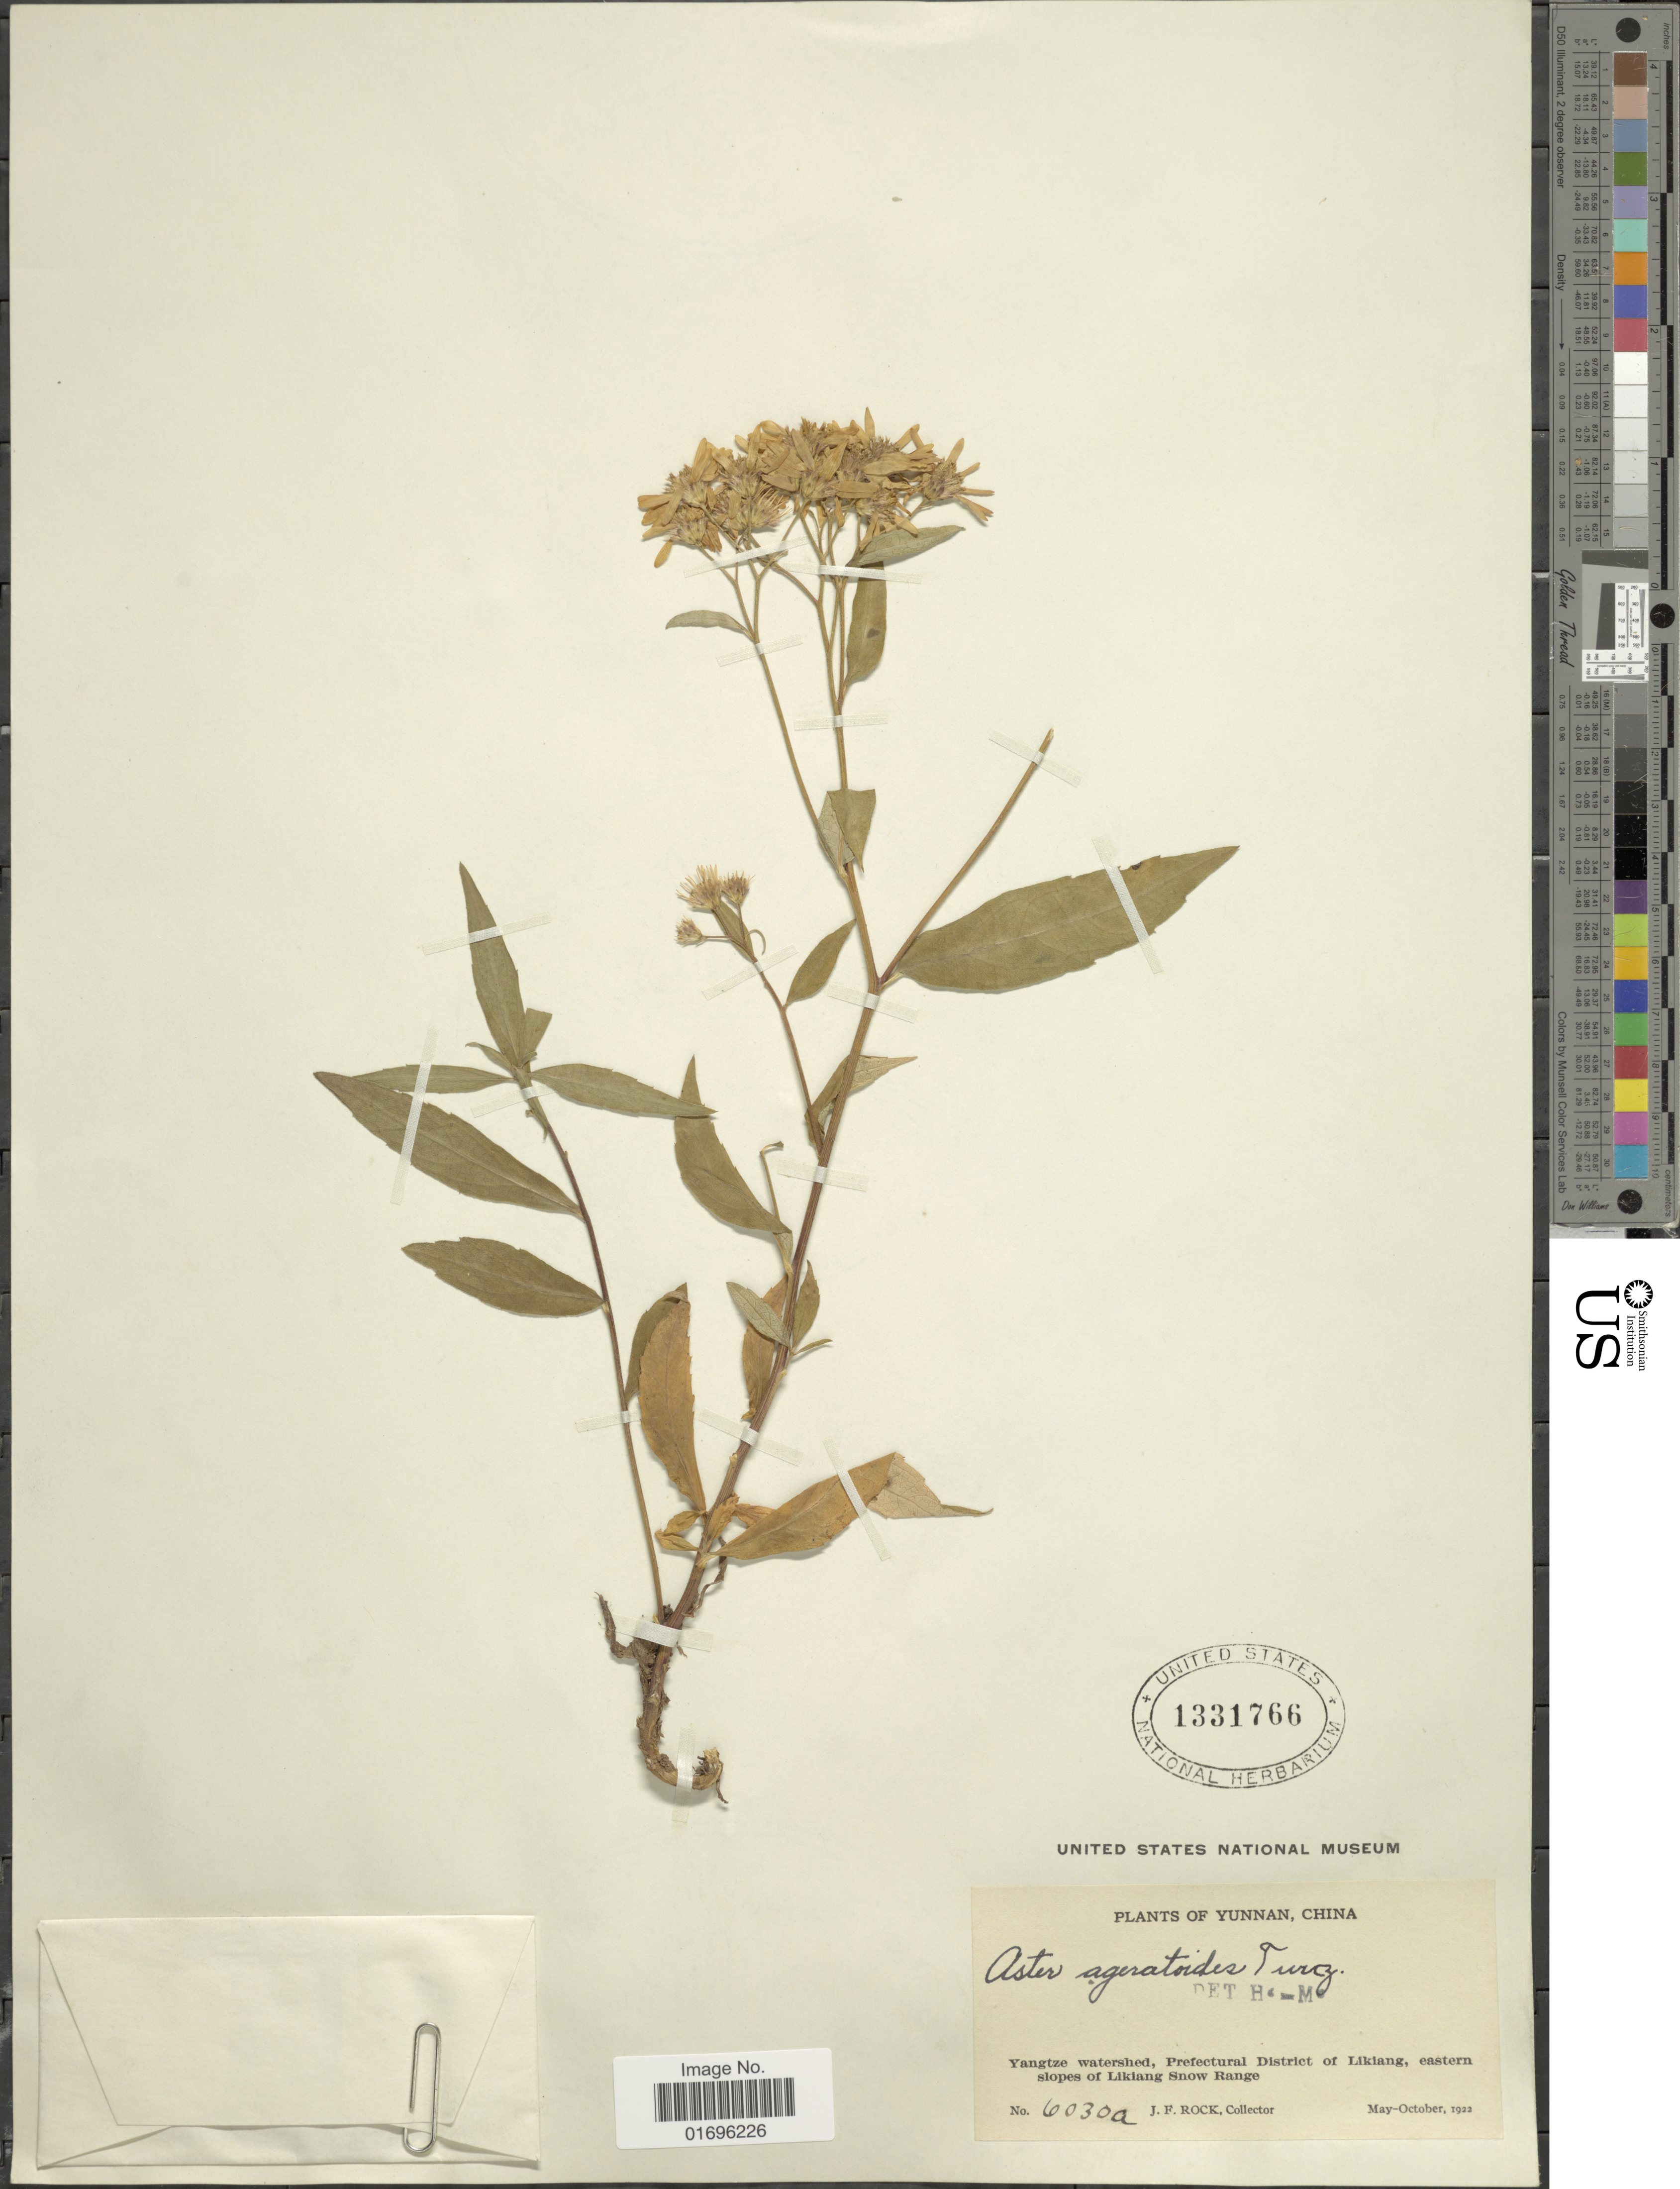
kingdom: Plantae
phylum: Tracheophyta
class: Magnoliopsida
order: Asterales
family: Asteraceae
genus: Aster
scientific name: Aster ageratoides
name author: Turcz.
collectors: J. Rock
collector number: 6030a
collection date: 1922-05/1922-10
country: China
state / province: Yunnan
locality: Yangtze watershed, Prefectural District of Likiang, eastern slopes of Likiang Snow Range.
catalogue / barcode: US 1331766